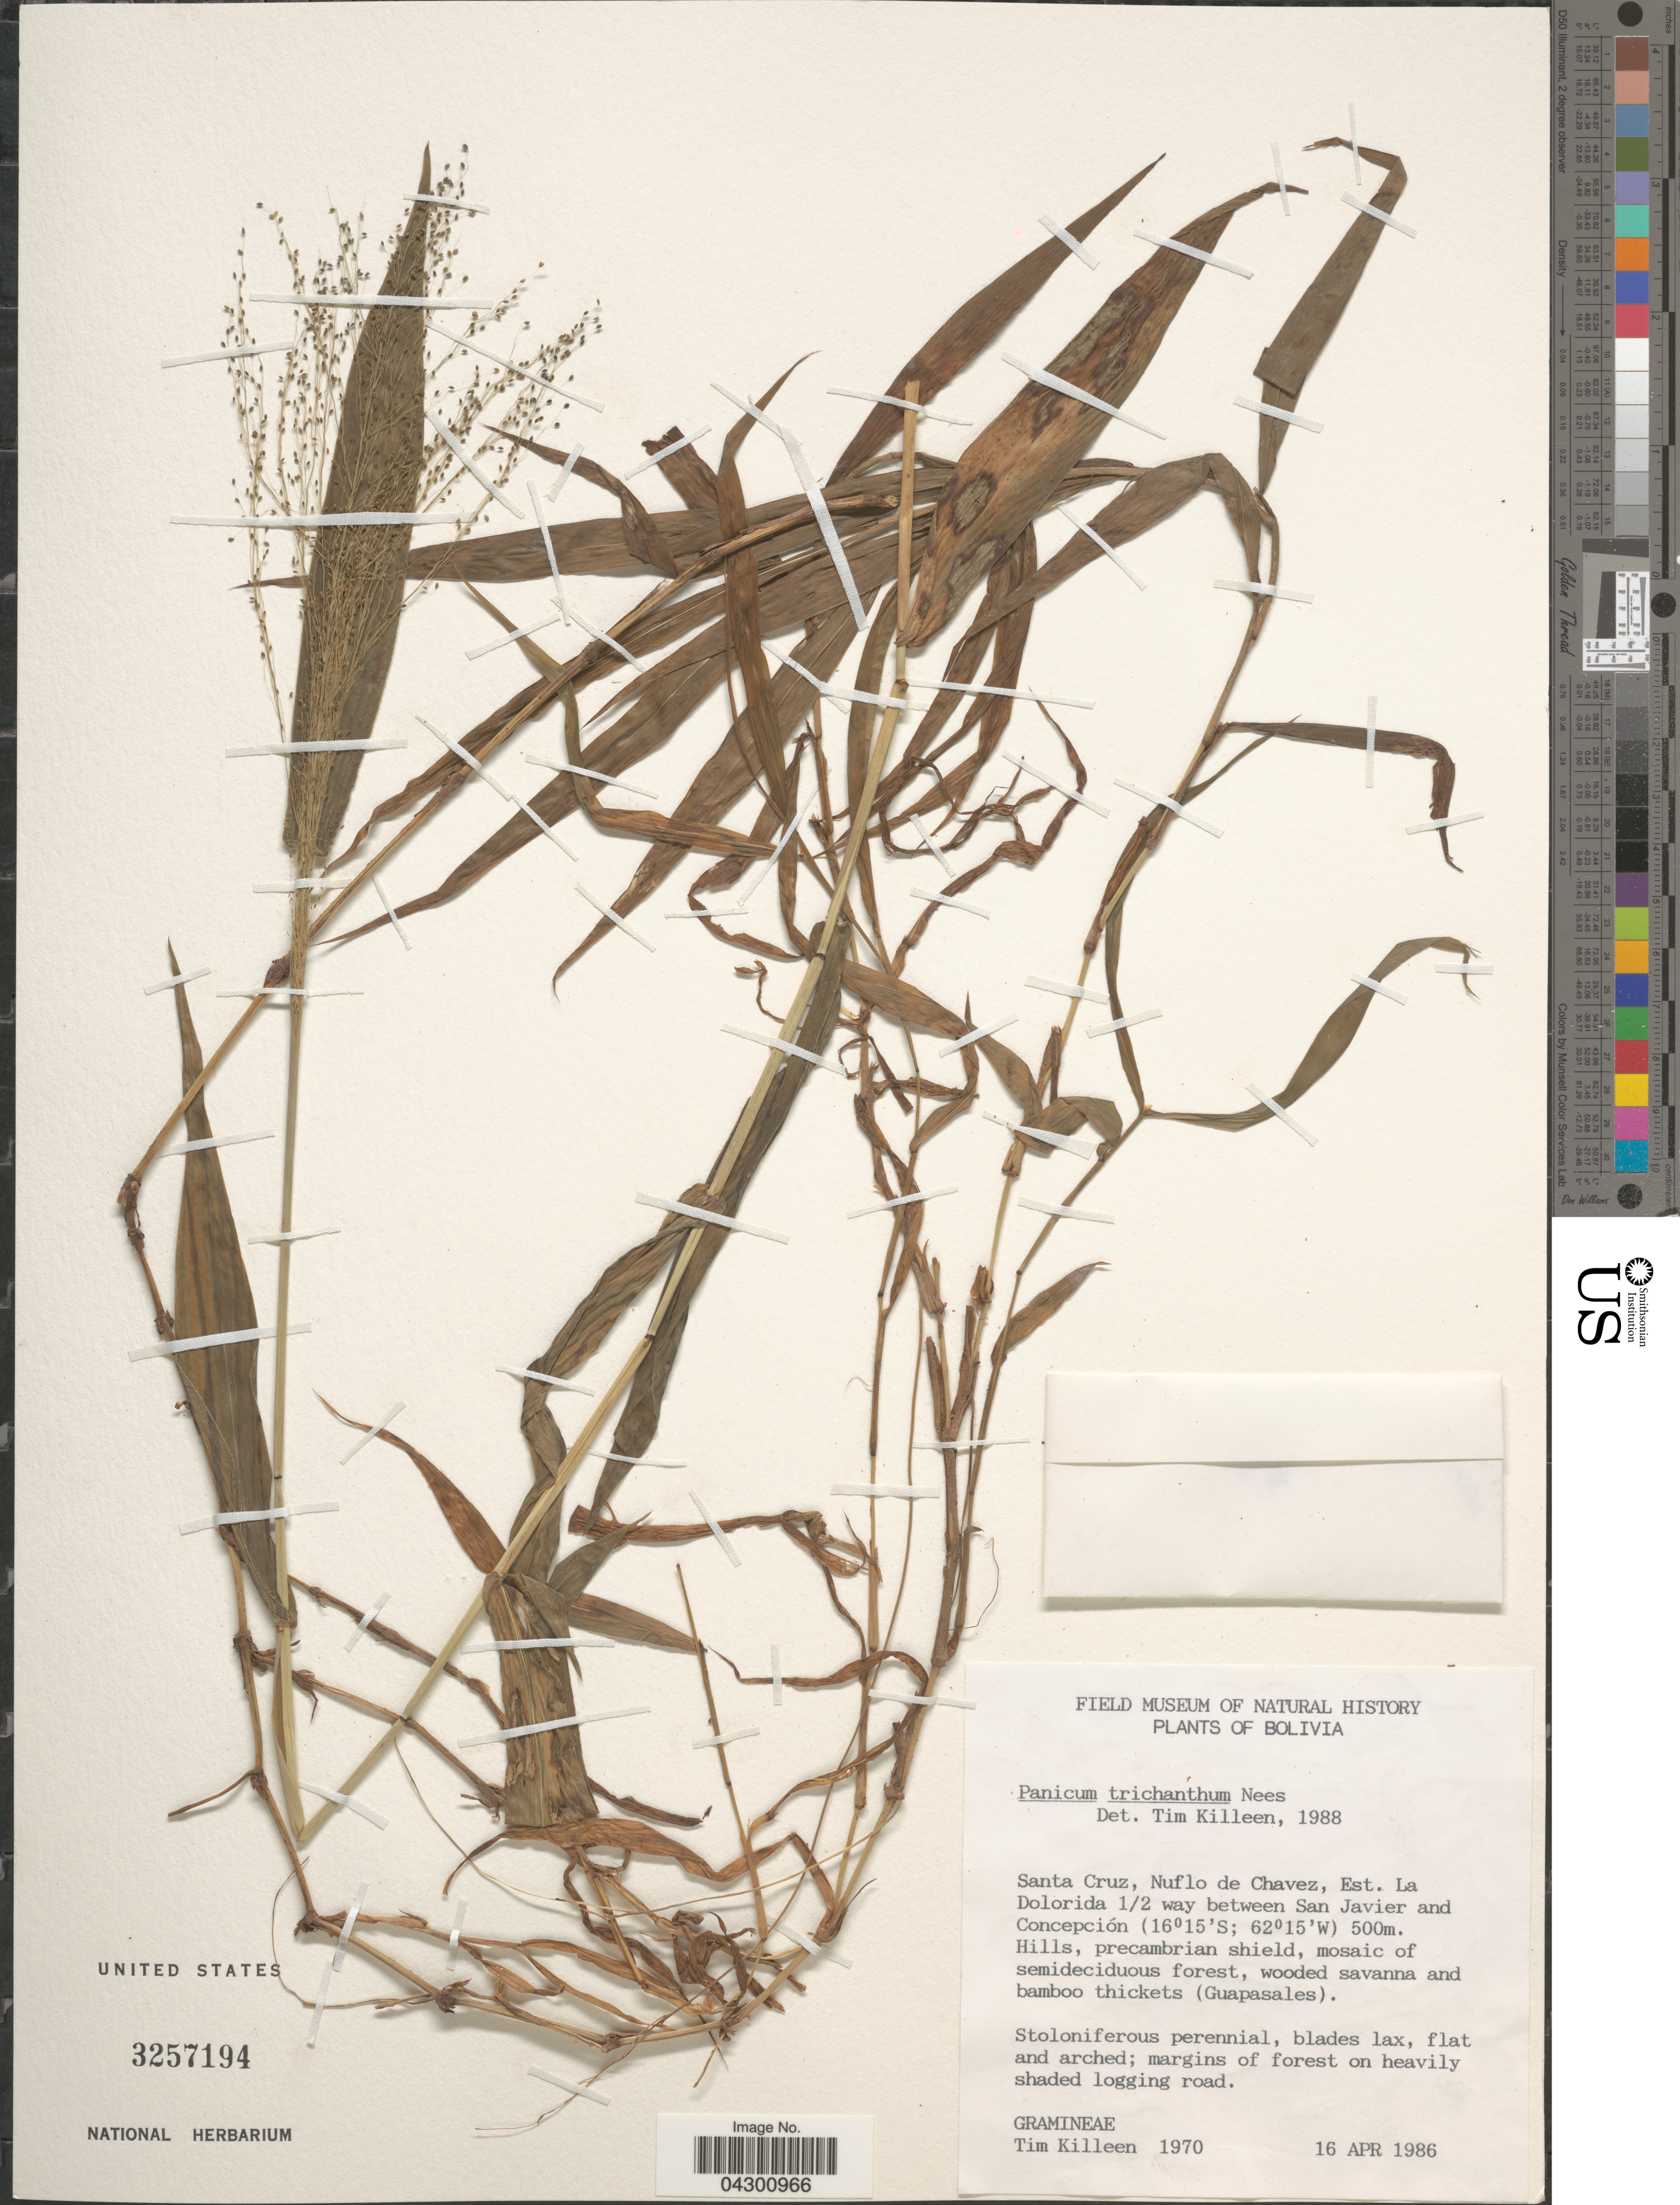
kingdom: Plantae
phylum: Tracheophyta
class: Liliopsida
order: Poales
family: Poaceae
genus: Panicum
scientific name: Panicum trichanthum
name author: Nees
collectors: T. J. Killeen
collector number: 1970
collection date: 1986-04-16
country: Bolivia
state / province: Santa Cruz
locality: Nuflo de Chavez, Est. La Dolorida 1/2 way between San Javier and Concepción.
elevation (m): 500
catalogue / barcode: US 3257194